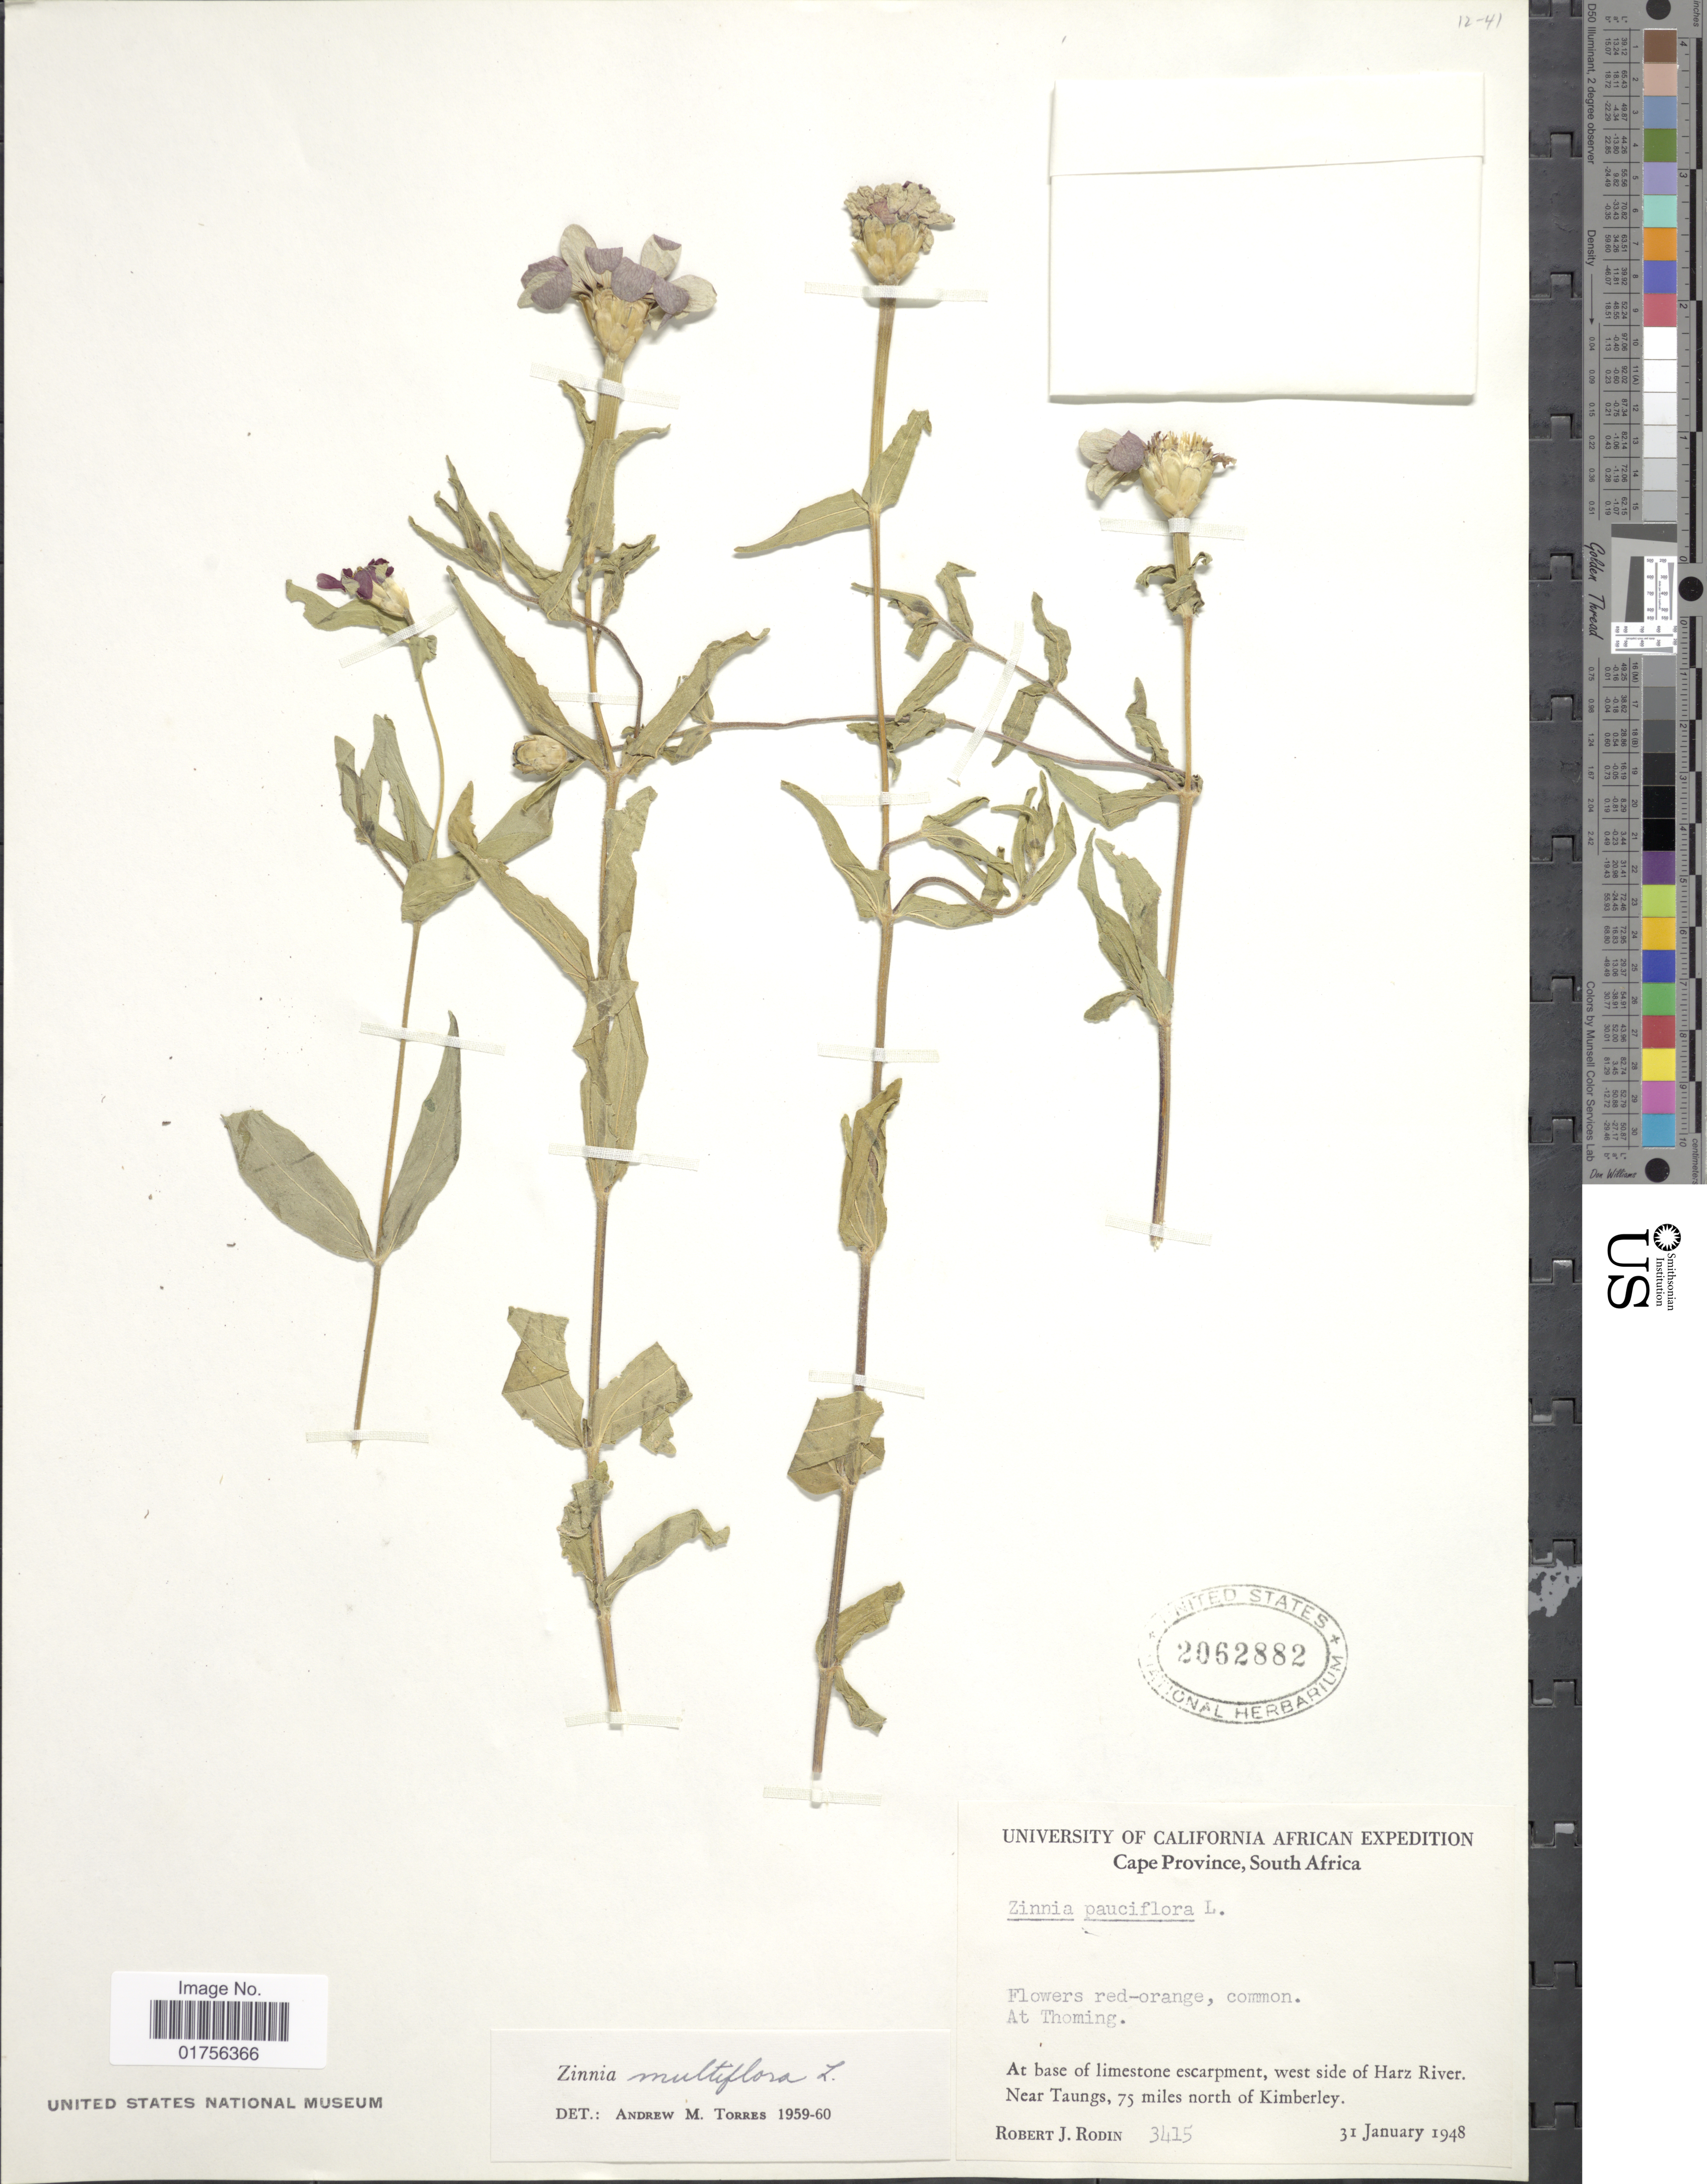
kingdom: Plantae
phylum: Tracheophyta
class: Magnoliopsida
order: Asterales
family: Asteraceae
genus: Zinnia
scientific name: Zinnia multiflora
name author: L.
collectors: R. J. Rodin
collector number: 3415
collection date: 1948-01-31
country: South Africa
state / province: Northern Cape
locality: Cape Province, South Africa, At base of limestone escarpment, west side of Harz River, Near Taungs, 75 miles north of Kimberley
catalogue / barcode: US 2062882